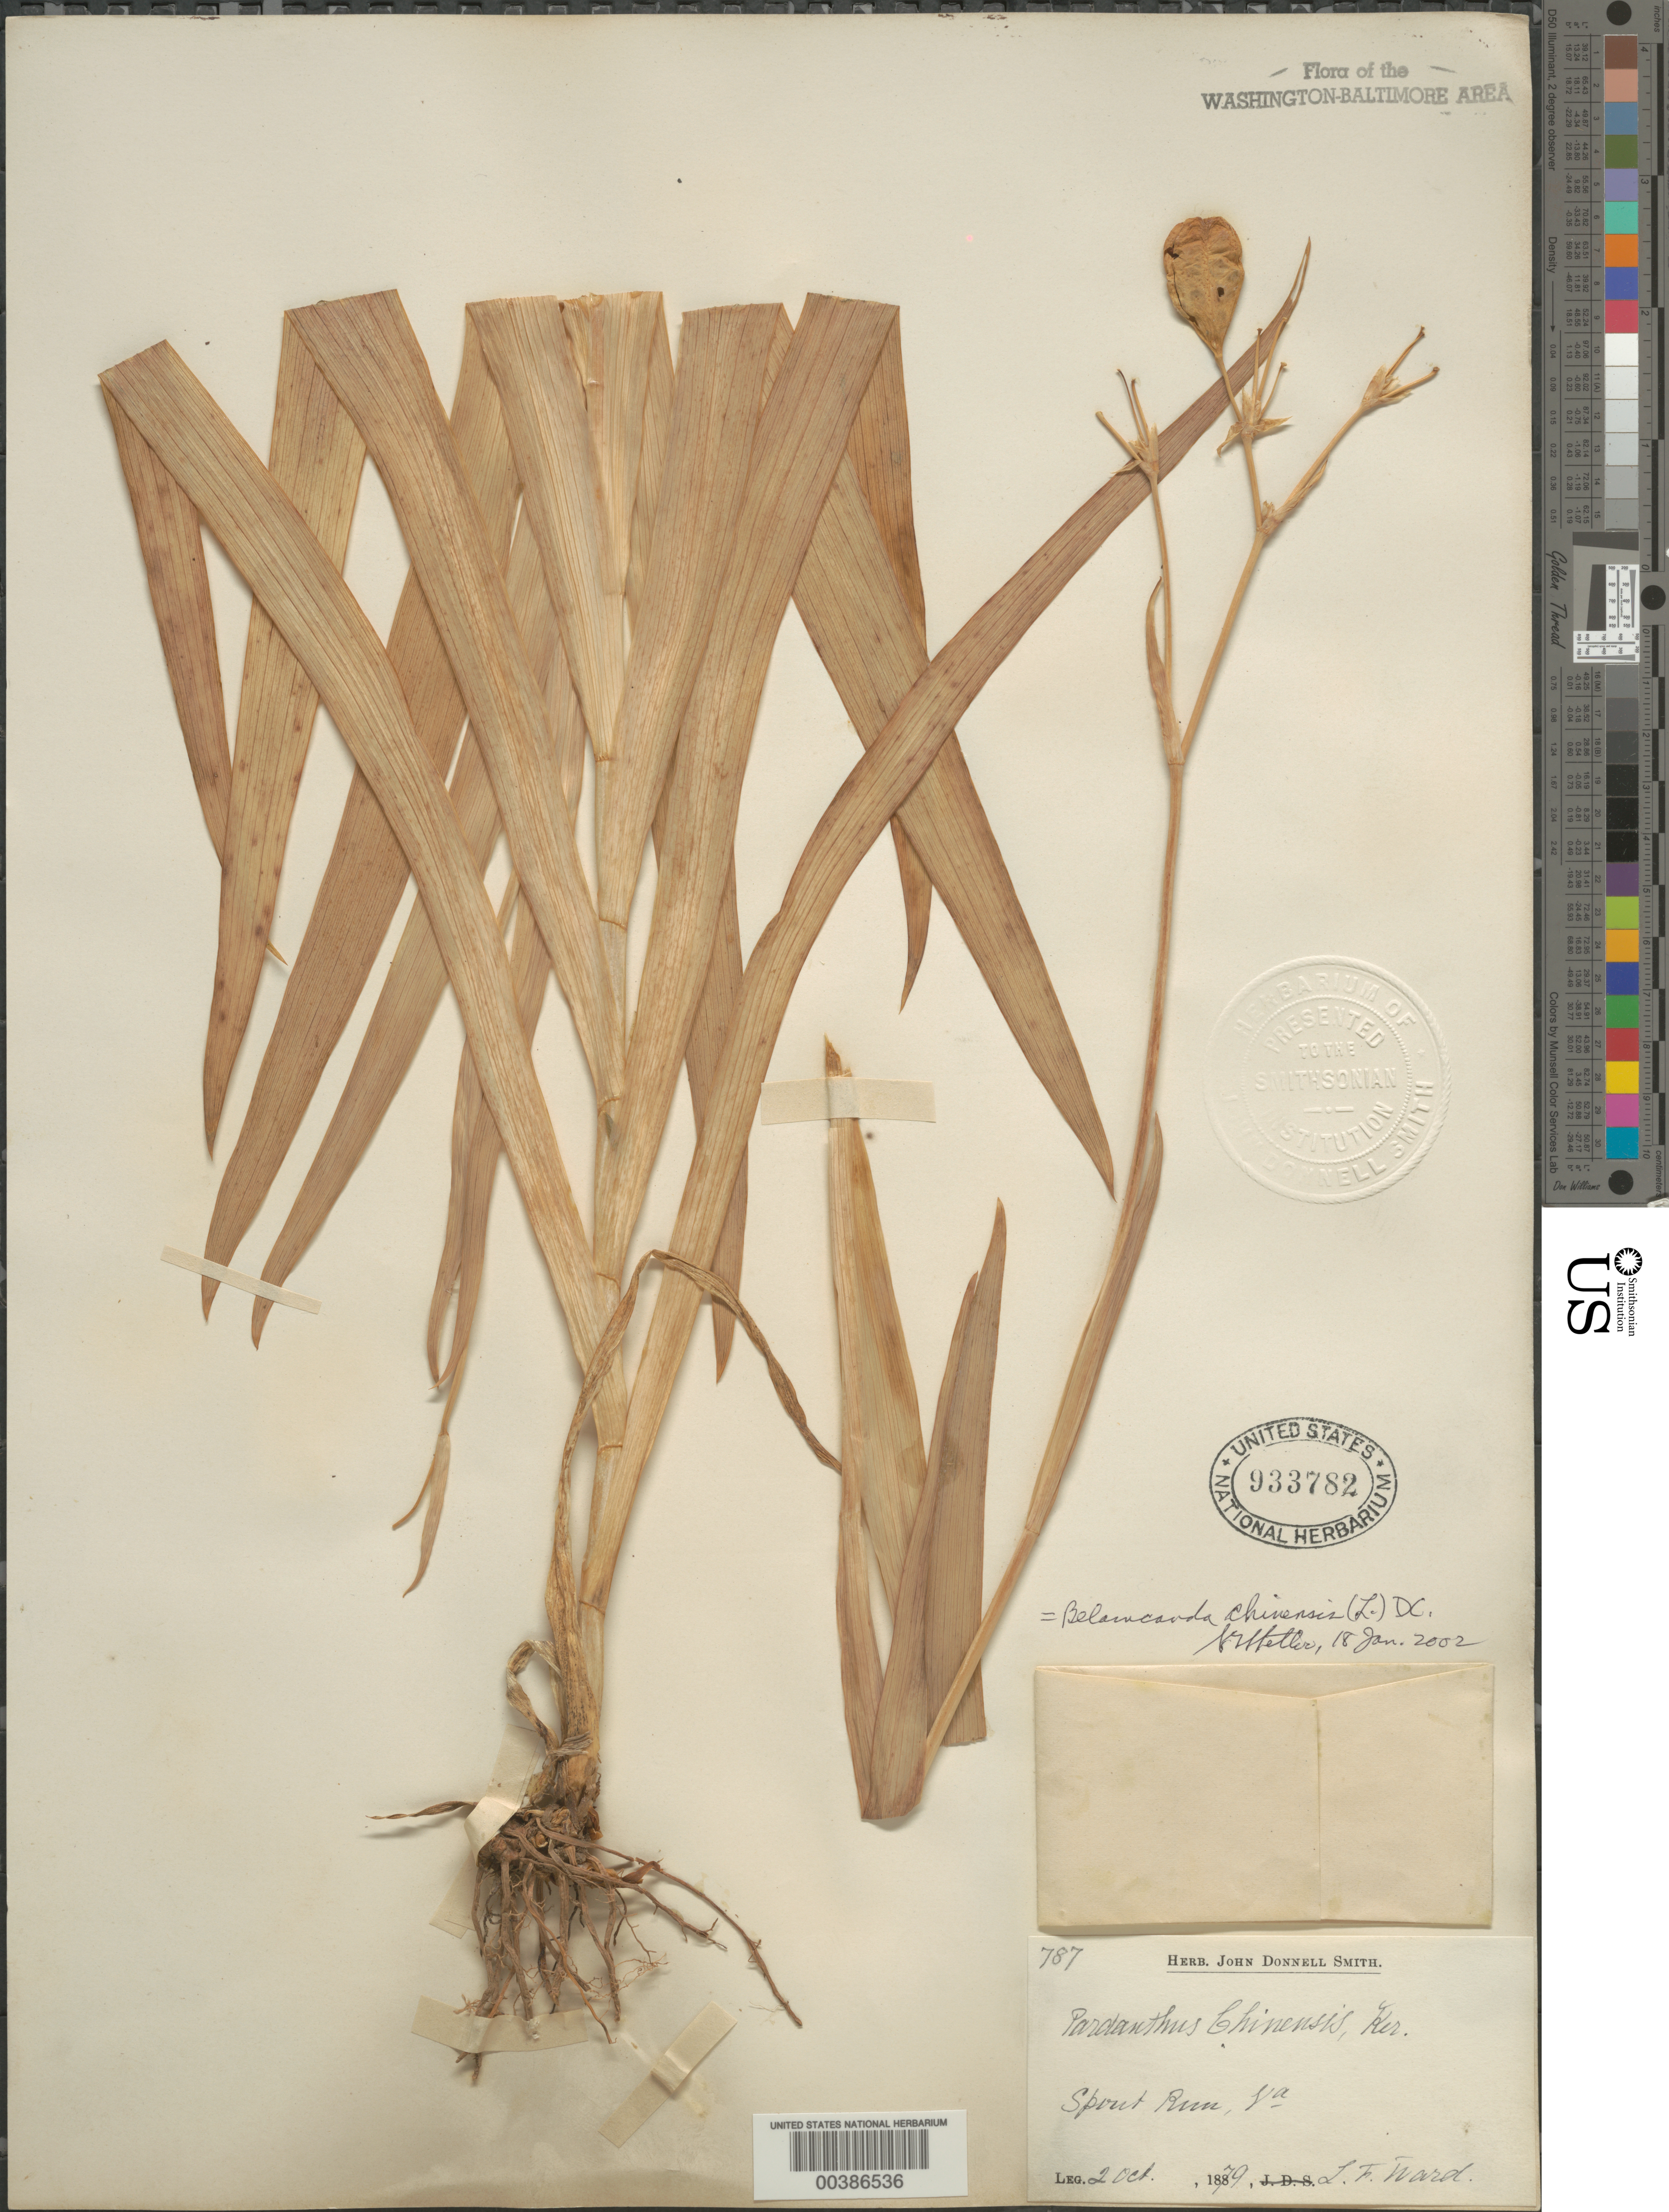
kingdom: Plantae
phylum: Tracheophyta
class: Liliopsida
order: Asparagales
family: Iridaceae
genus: Iris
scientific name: Iris domestica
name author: (L.) Goldblatt & Mabb.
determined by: Strong, Mark T., (BOT), Smithsonian Institution - National Museum of Natural History (UNITED STATES)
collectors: L. F. Ward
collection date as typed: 02 Oct 1879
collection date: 1879-10-02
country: United States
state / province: Virginia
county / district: Fairfax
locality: Spout Run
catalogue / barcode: US 933782